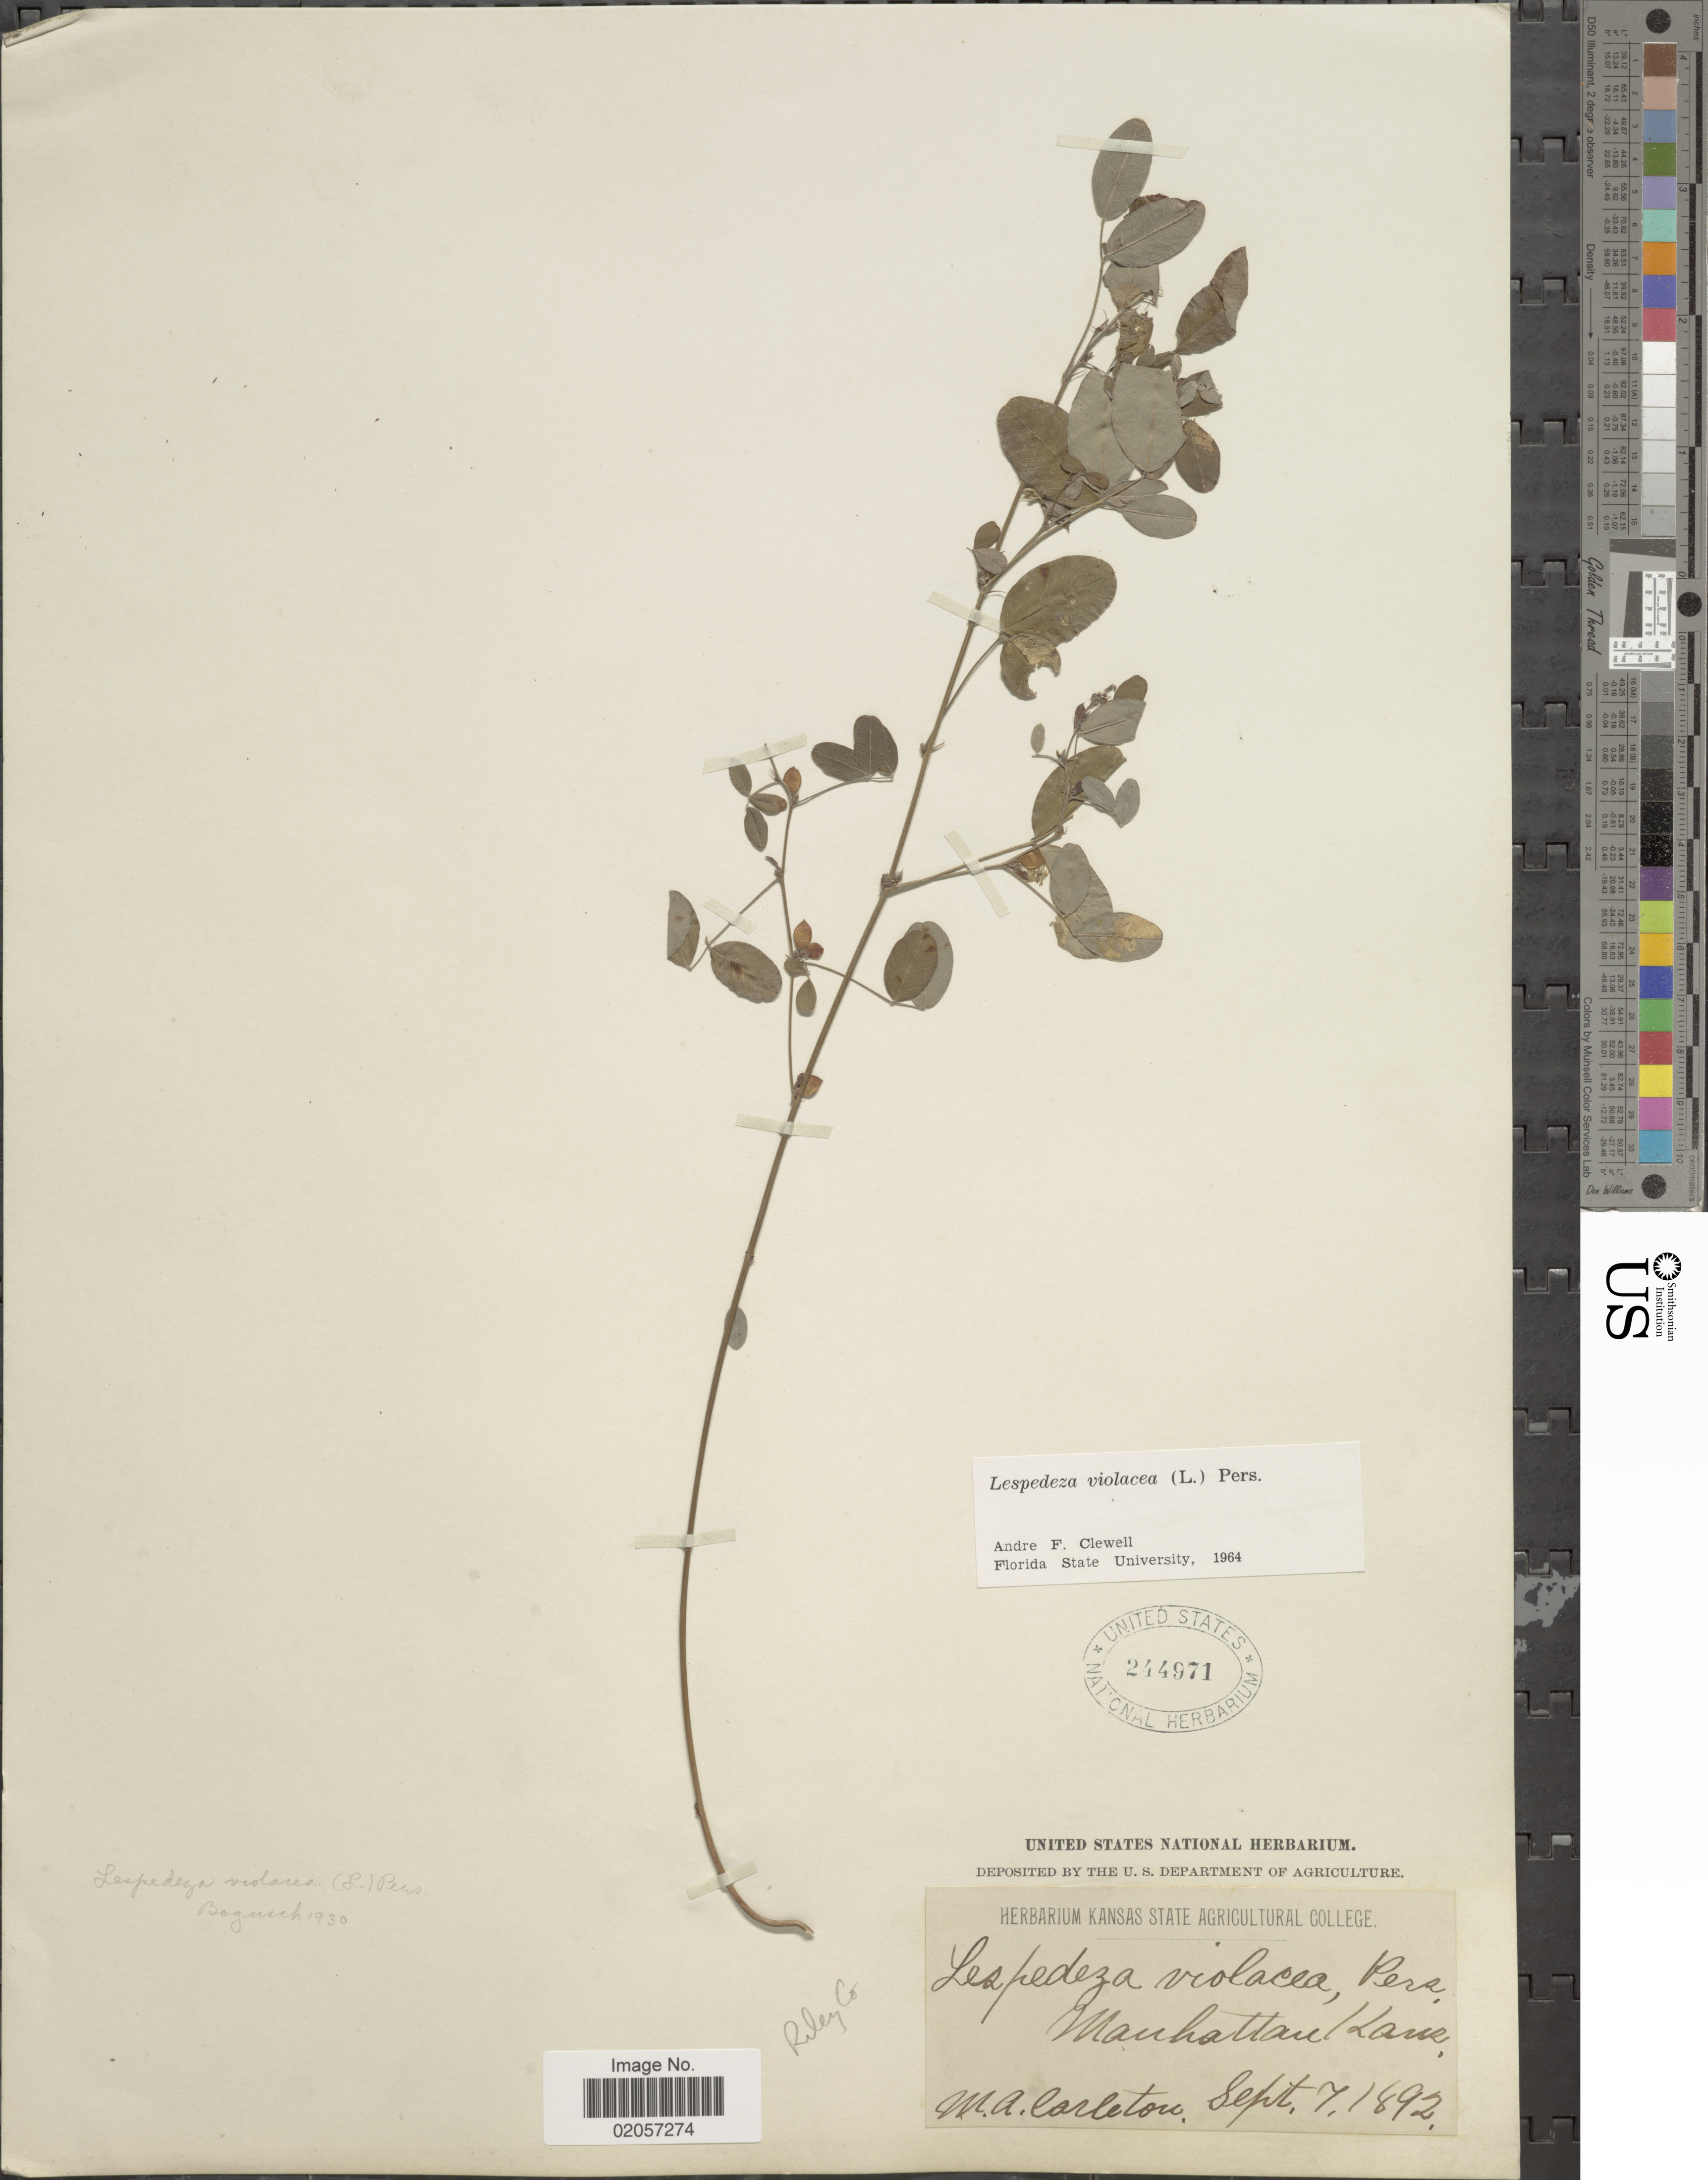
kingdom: Plantae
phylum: Tracheophyta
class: Magnoliopsida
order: Fabales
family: Fabaceae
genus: Lespedeza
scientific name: Lespedeza violacea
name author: (L.) Pers.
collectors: M. A. Carleton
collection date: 1892-09-07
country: United States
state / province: Kansas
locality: Manhattan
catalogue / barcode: US 244971